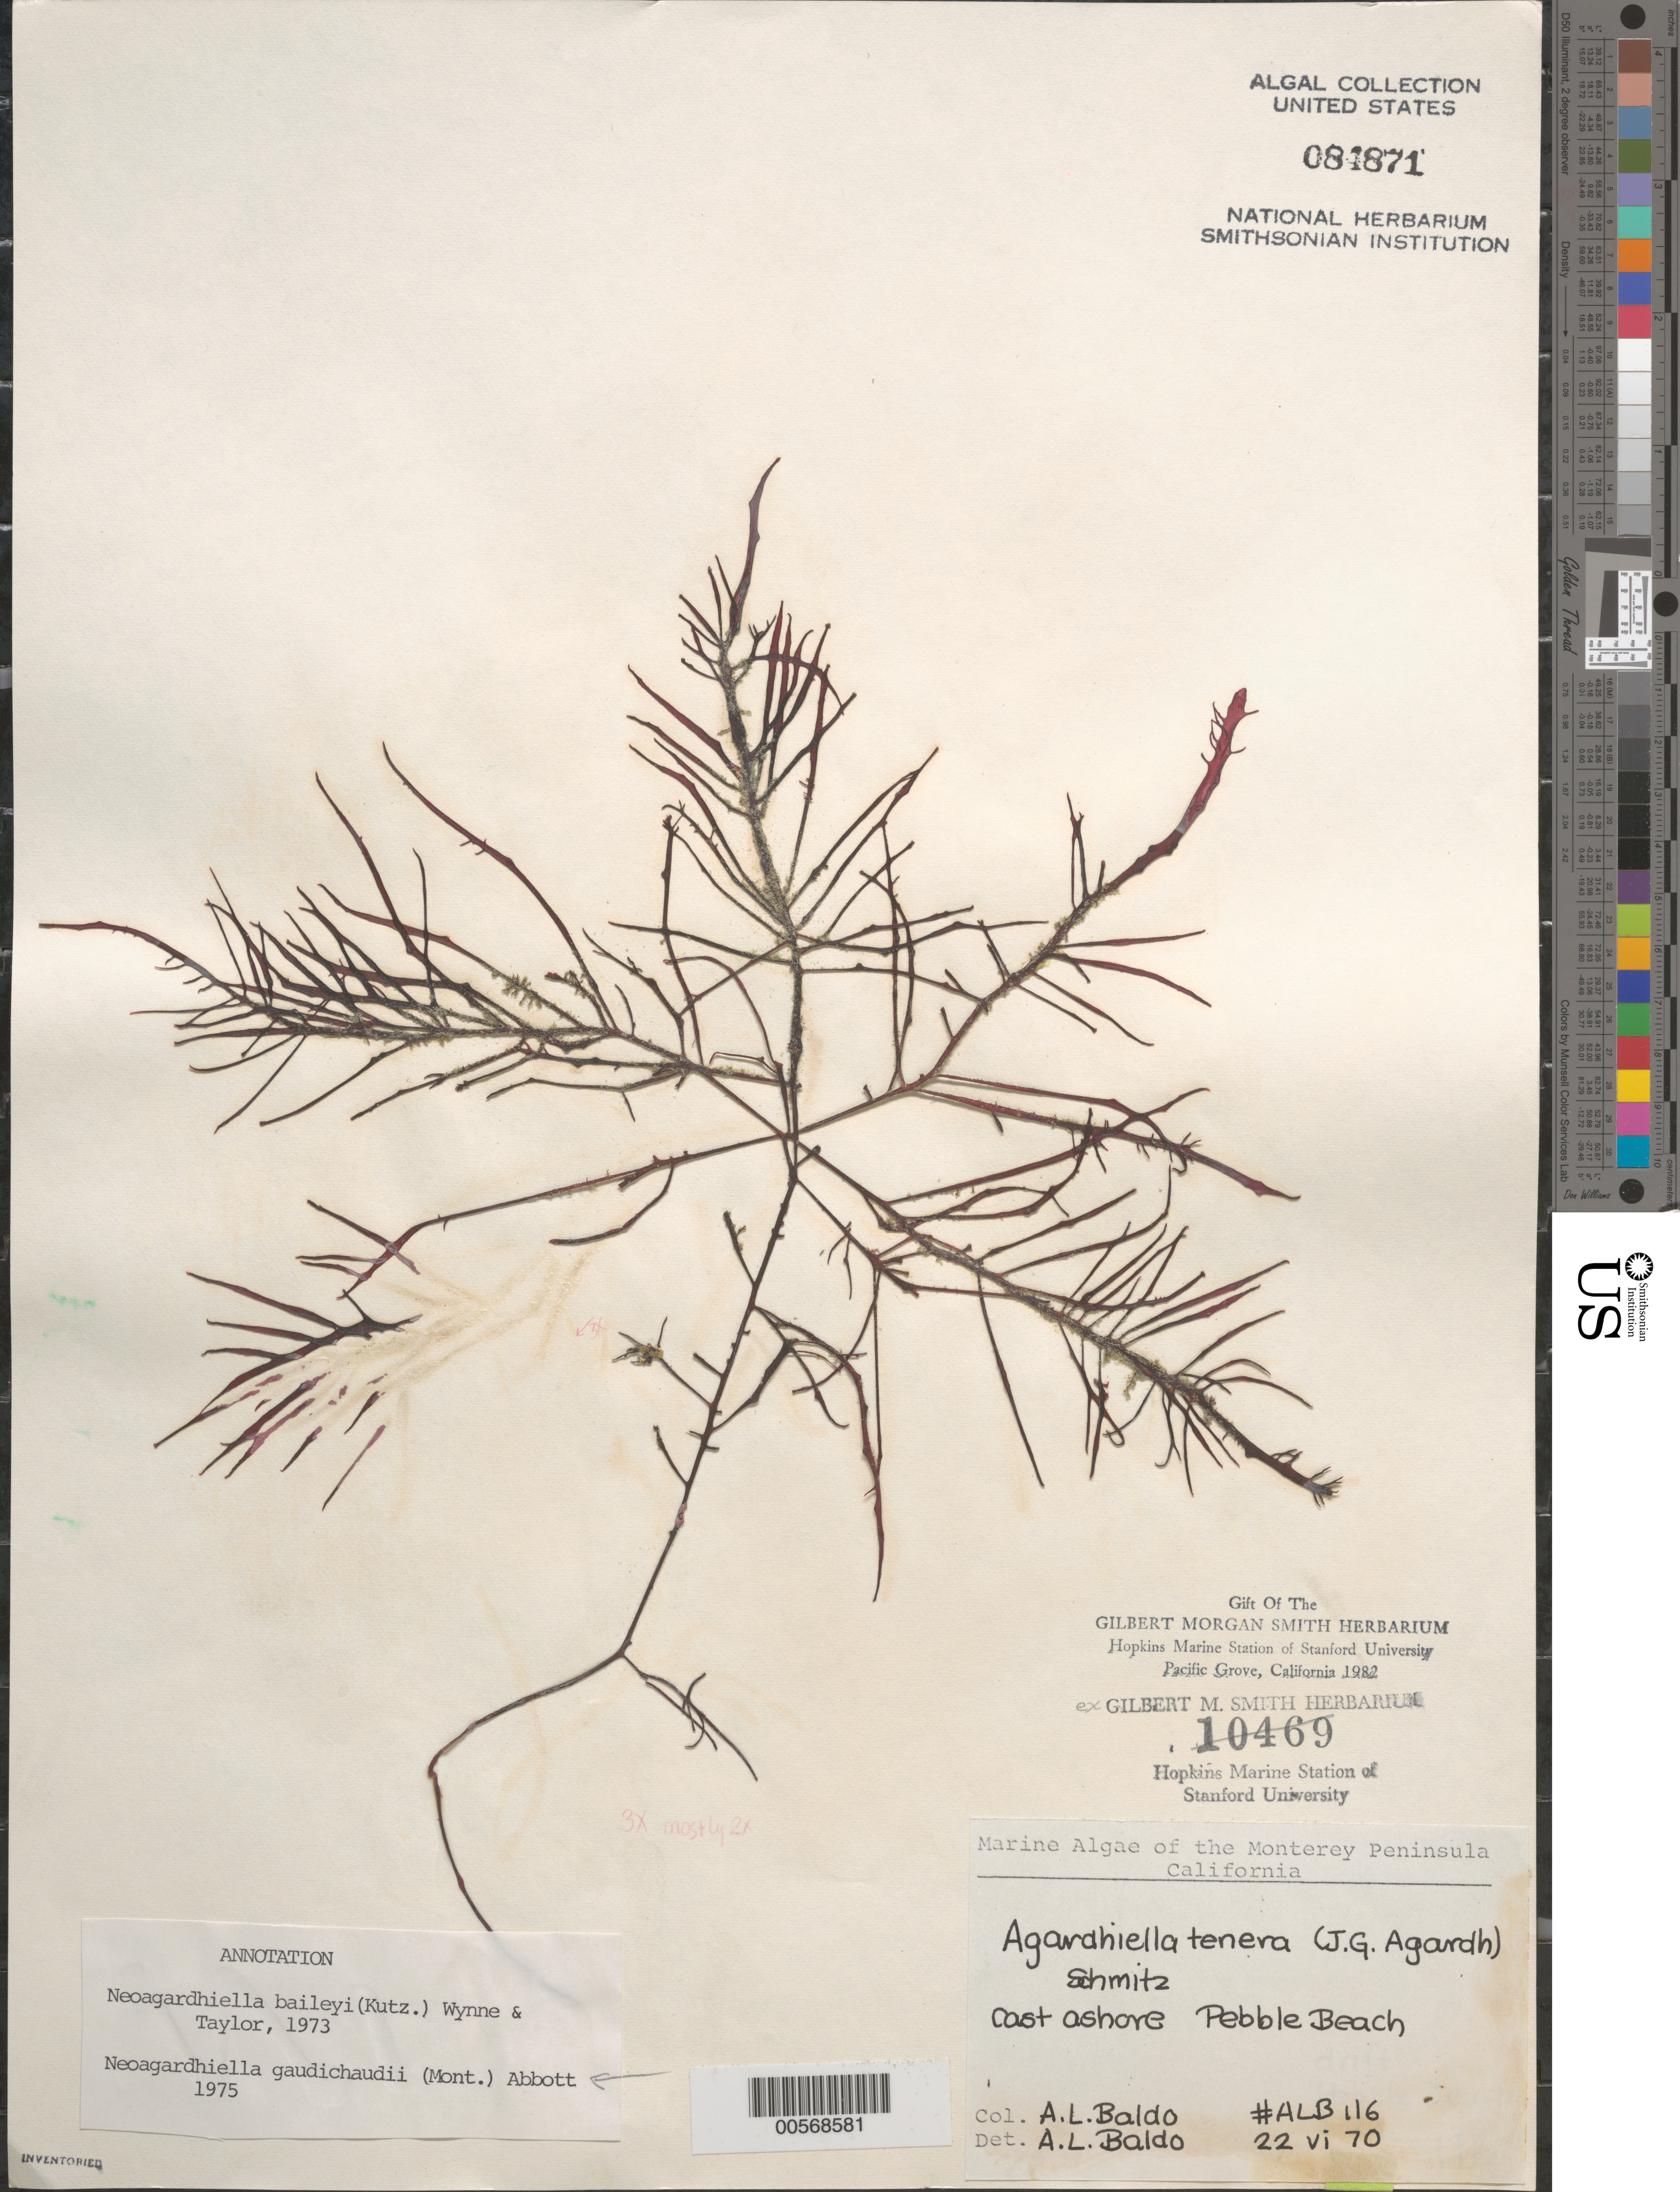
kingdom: Plantae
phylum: Rhodophyta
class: Florideophyceae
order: Gigartinales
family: Solieriaceae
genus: Sarcodiotheca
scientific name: Sarcodiotheca gaudichaudii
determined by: Algae name updating Project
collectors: A. Baldo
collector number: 116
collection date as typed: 22 Jun 1970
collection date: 1970-06-22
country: United States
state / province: California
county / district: Monterey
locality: Pebble Beach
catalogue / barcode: US 84871